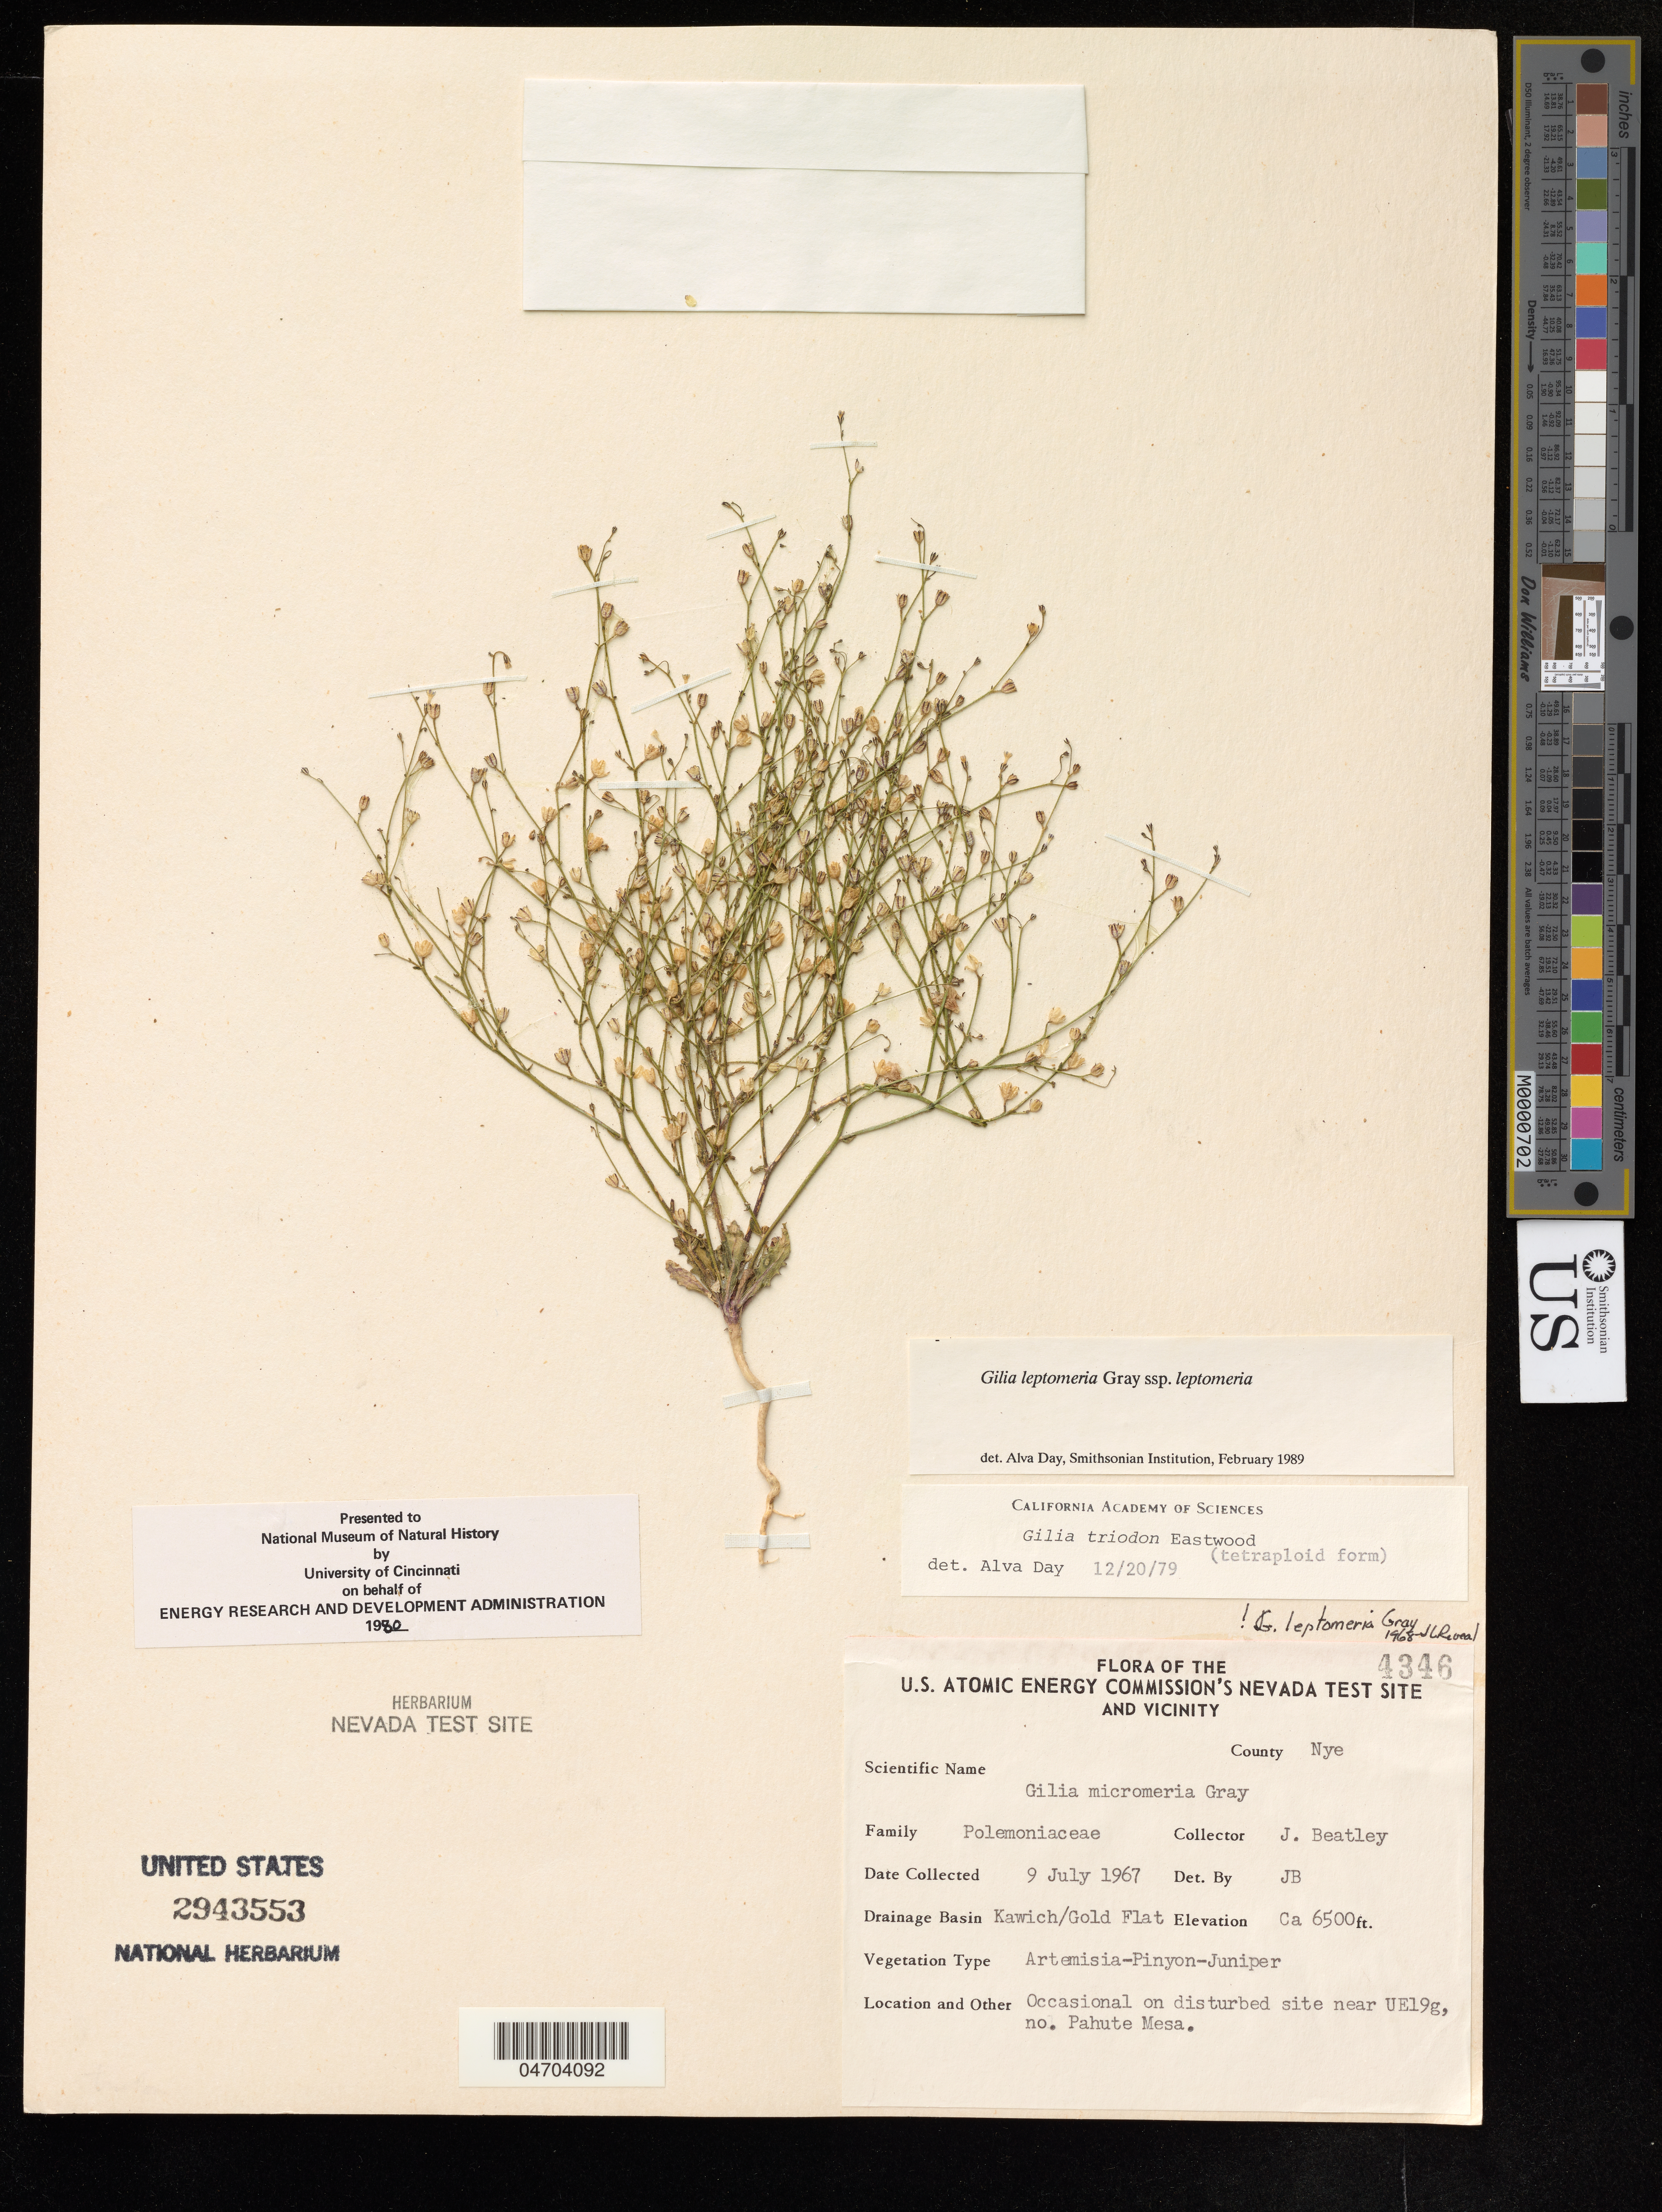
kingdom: Plantae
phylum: Tracheophyta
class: Magnoliopsida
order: Ericales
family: Polemoniaceae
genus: Aliciella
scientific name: Aliciella leptomeria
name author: (A. Gray) J.M. Porter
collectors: J. Beatley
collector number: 4346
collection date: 1967-07-09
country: United States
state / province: Nevada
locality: County Nye, Occasional on disturbed site near UE19g, no. Pahute Mesa.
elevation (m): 1981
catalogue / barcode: US 2943553